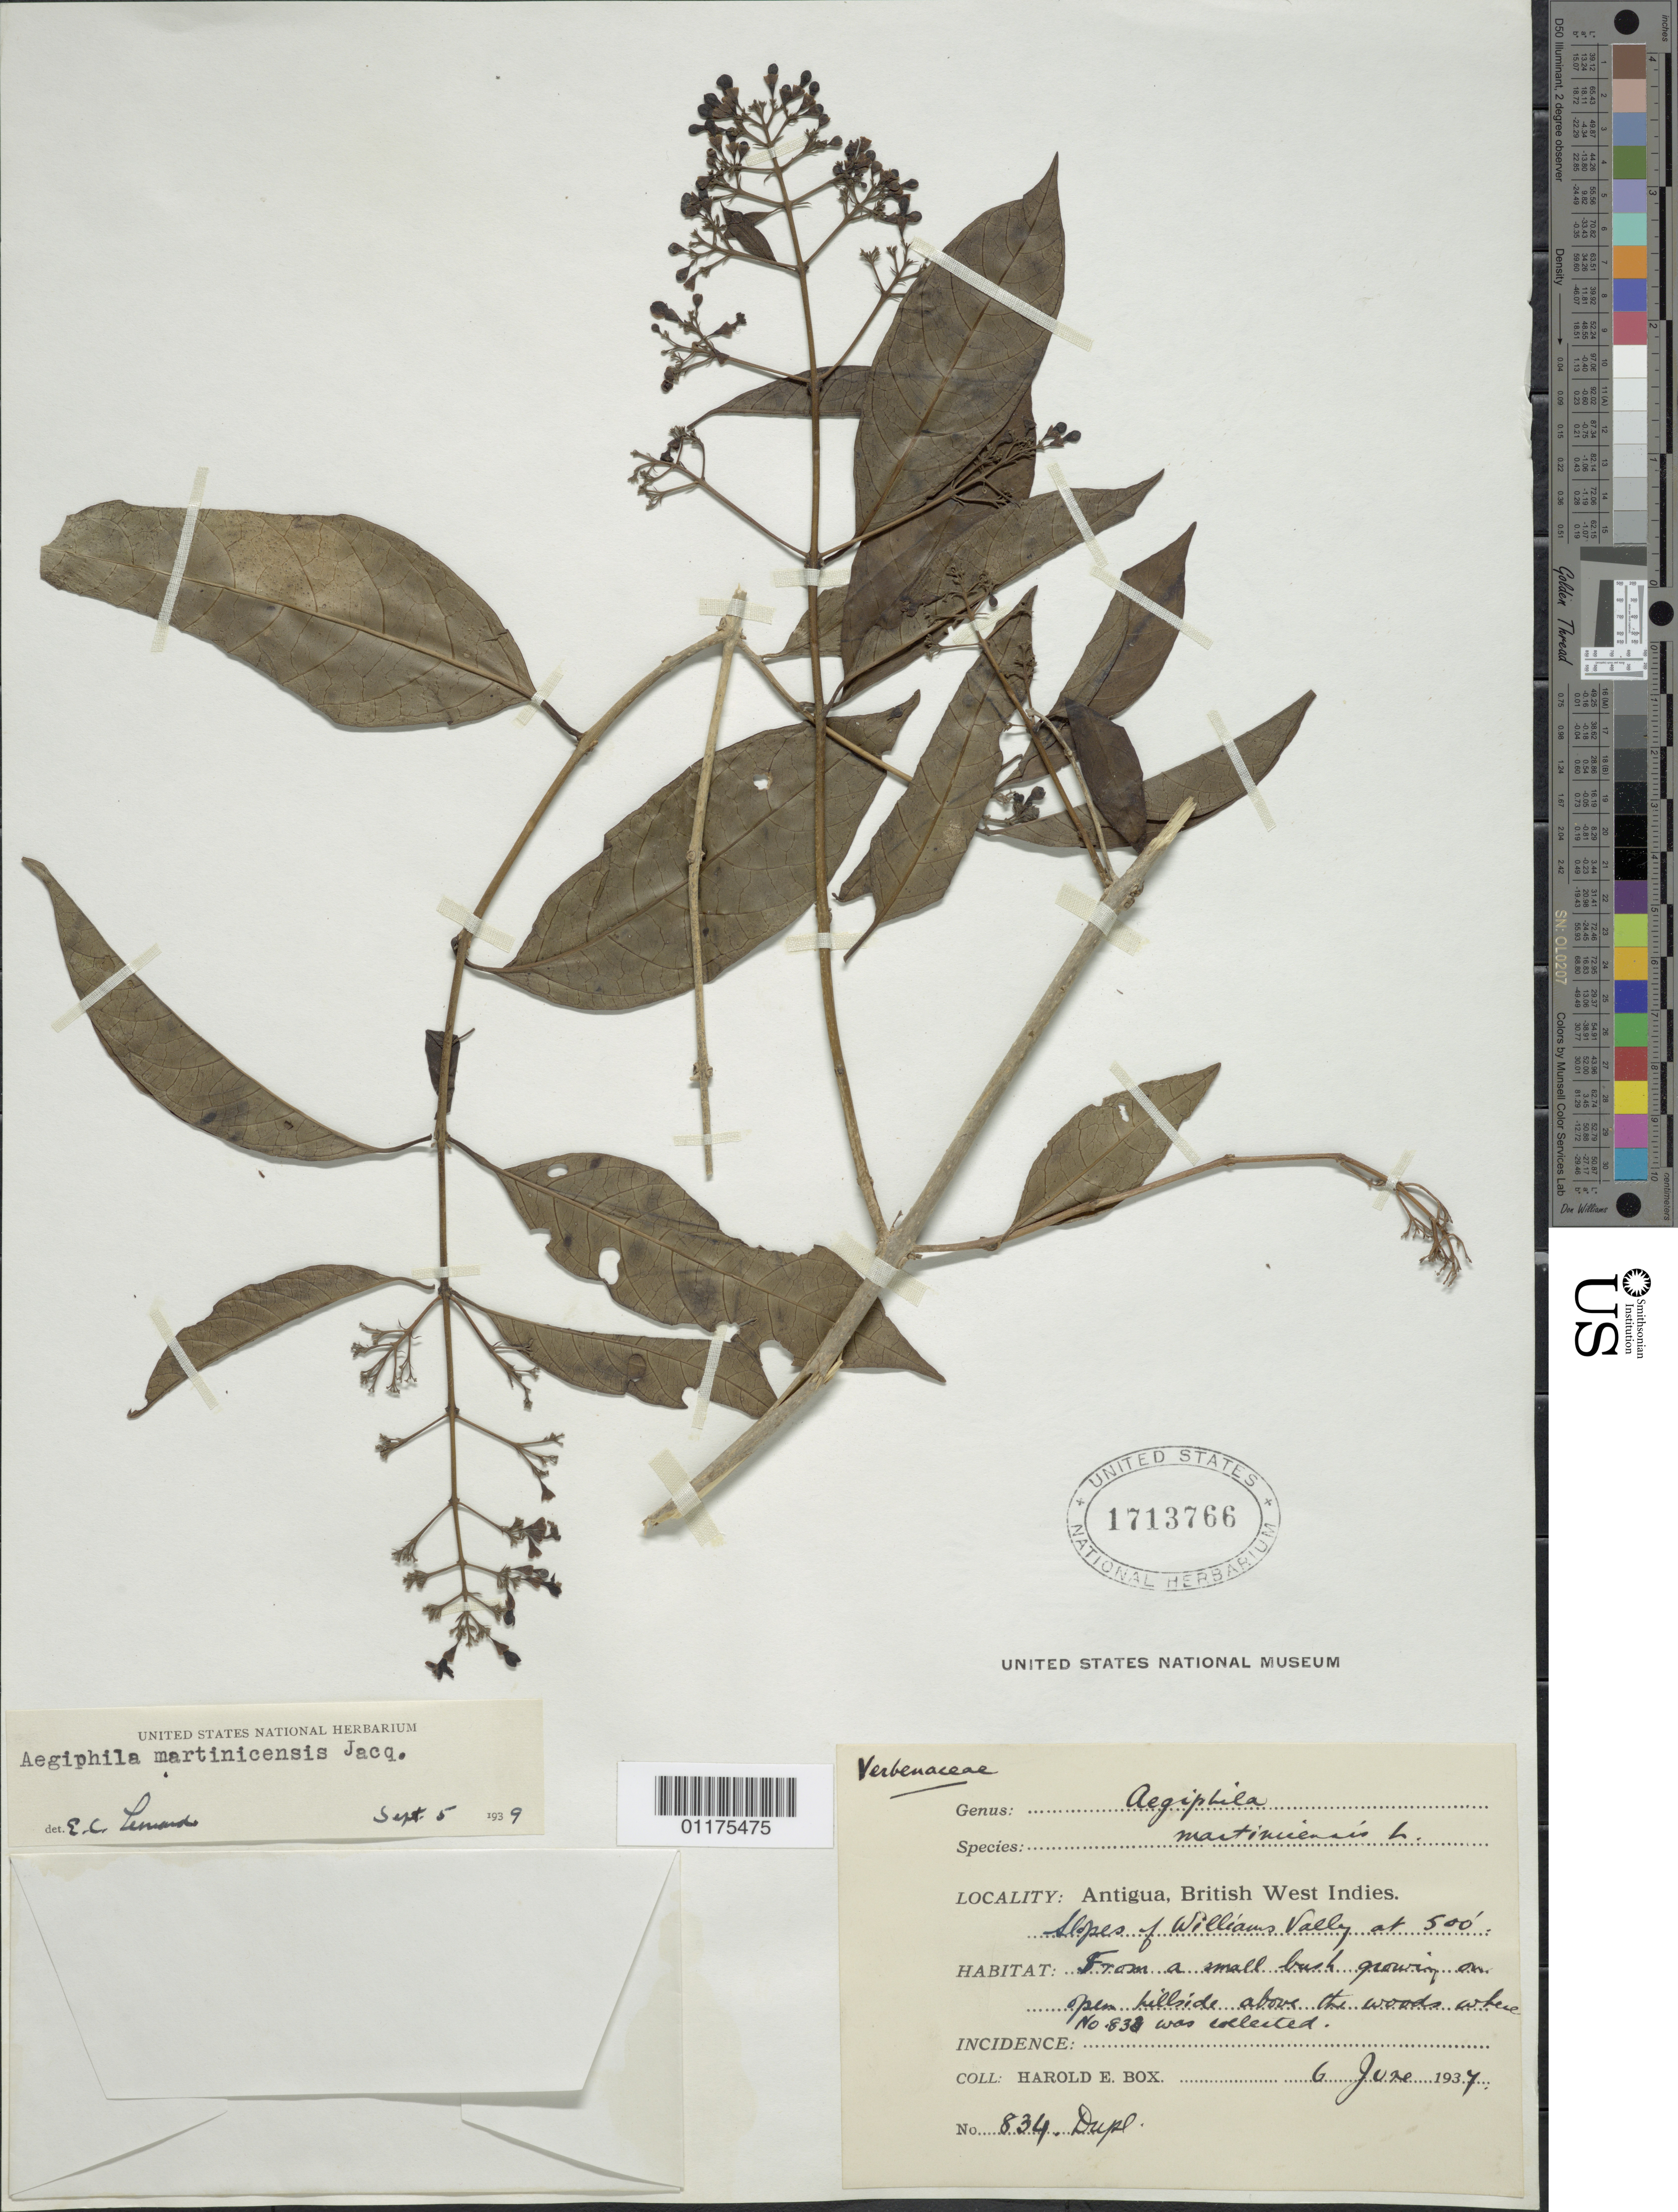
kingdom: Plantae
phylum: Tracheophyta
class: Magnoliopsida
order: Lamiales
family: Lamiaceae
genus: Aegiphila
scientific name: Aegiphila martinicensis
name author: Jacq.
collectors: H. E. Box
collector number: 834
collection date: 1934-06-06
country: Antigua and Barbuda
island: Antigua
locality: Antigua: William Valley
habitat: Small bush growing on open hillside above the woods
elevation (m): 152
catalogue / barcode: US 1713766